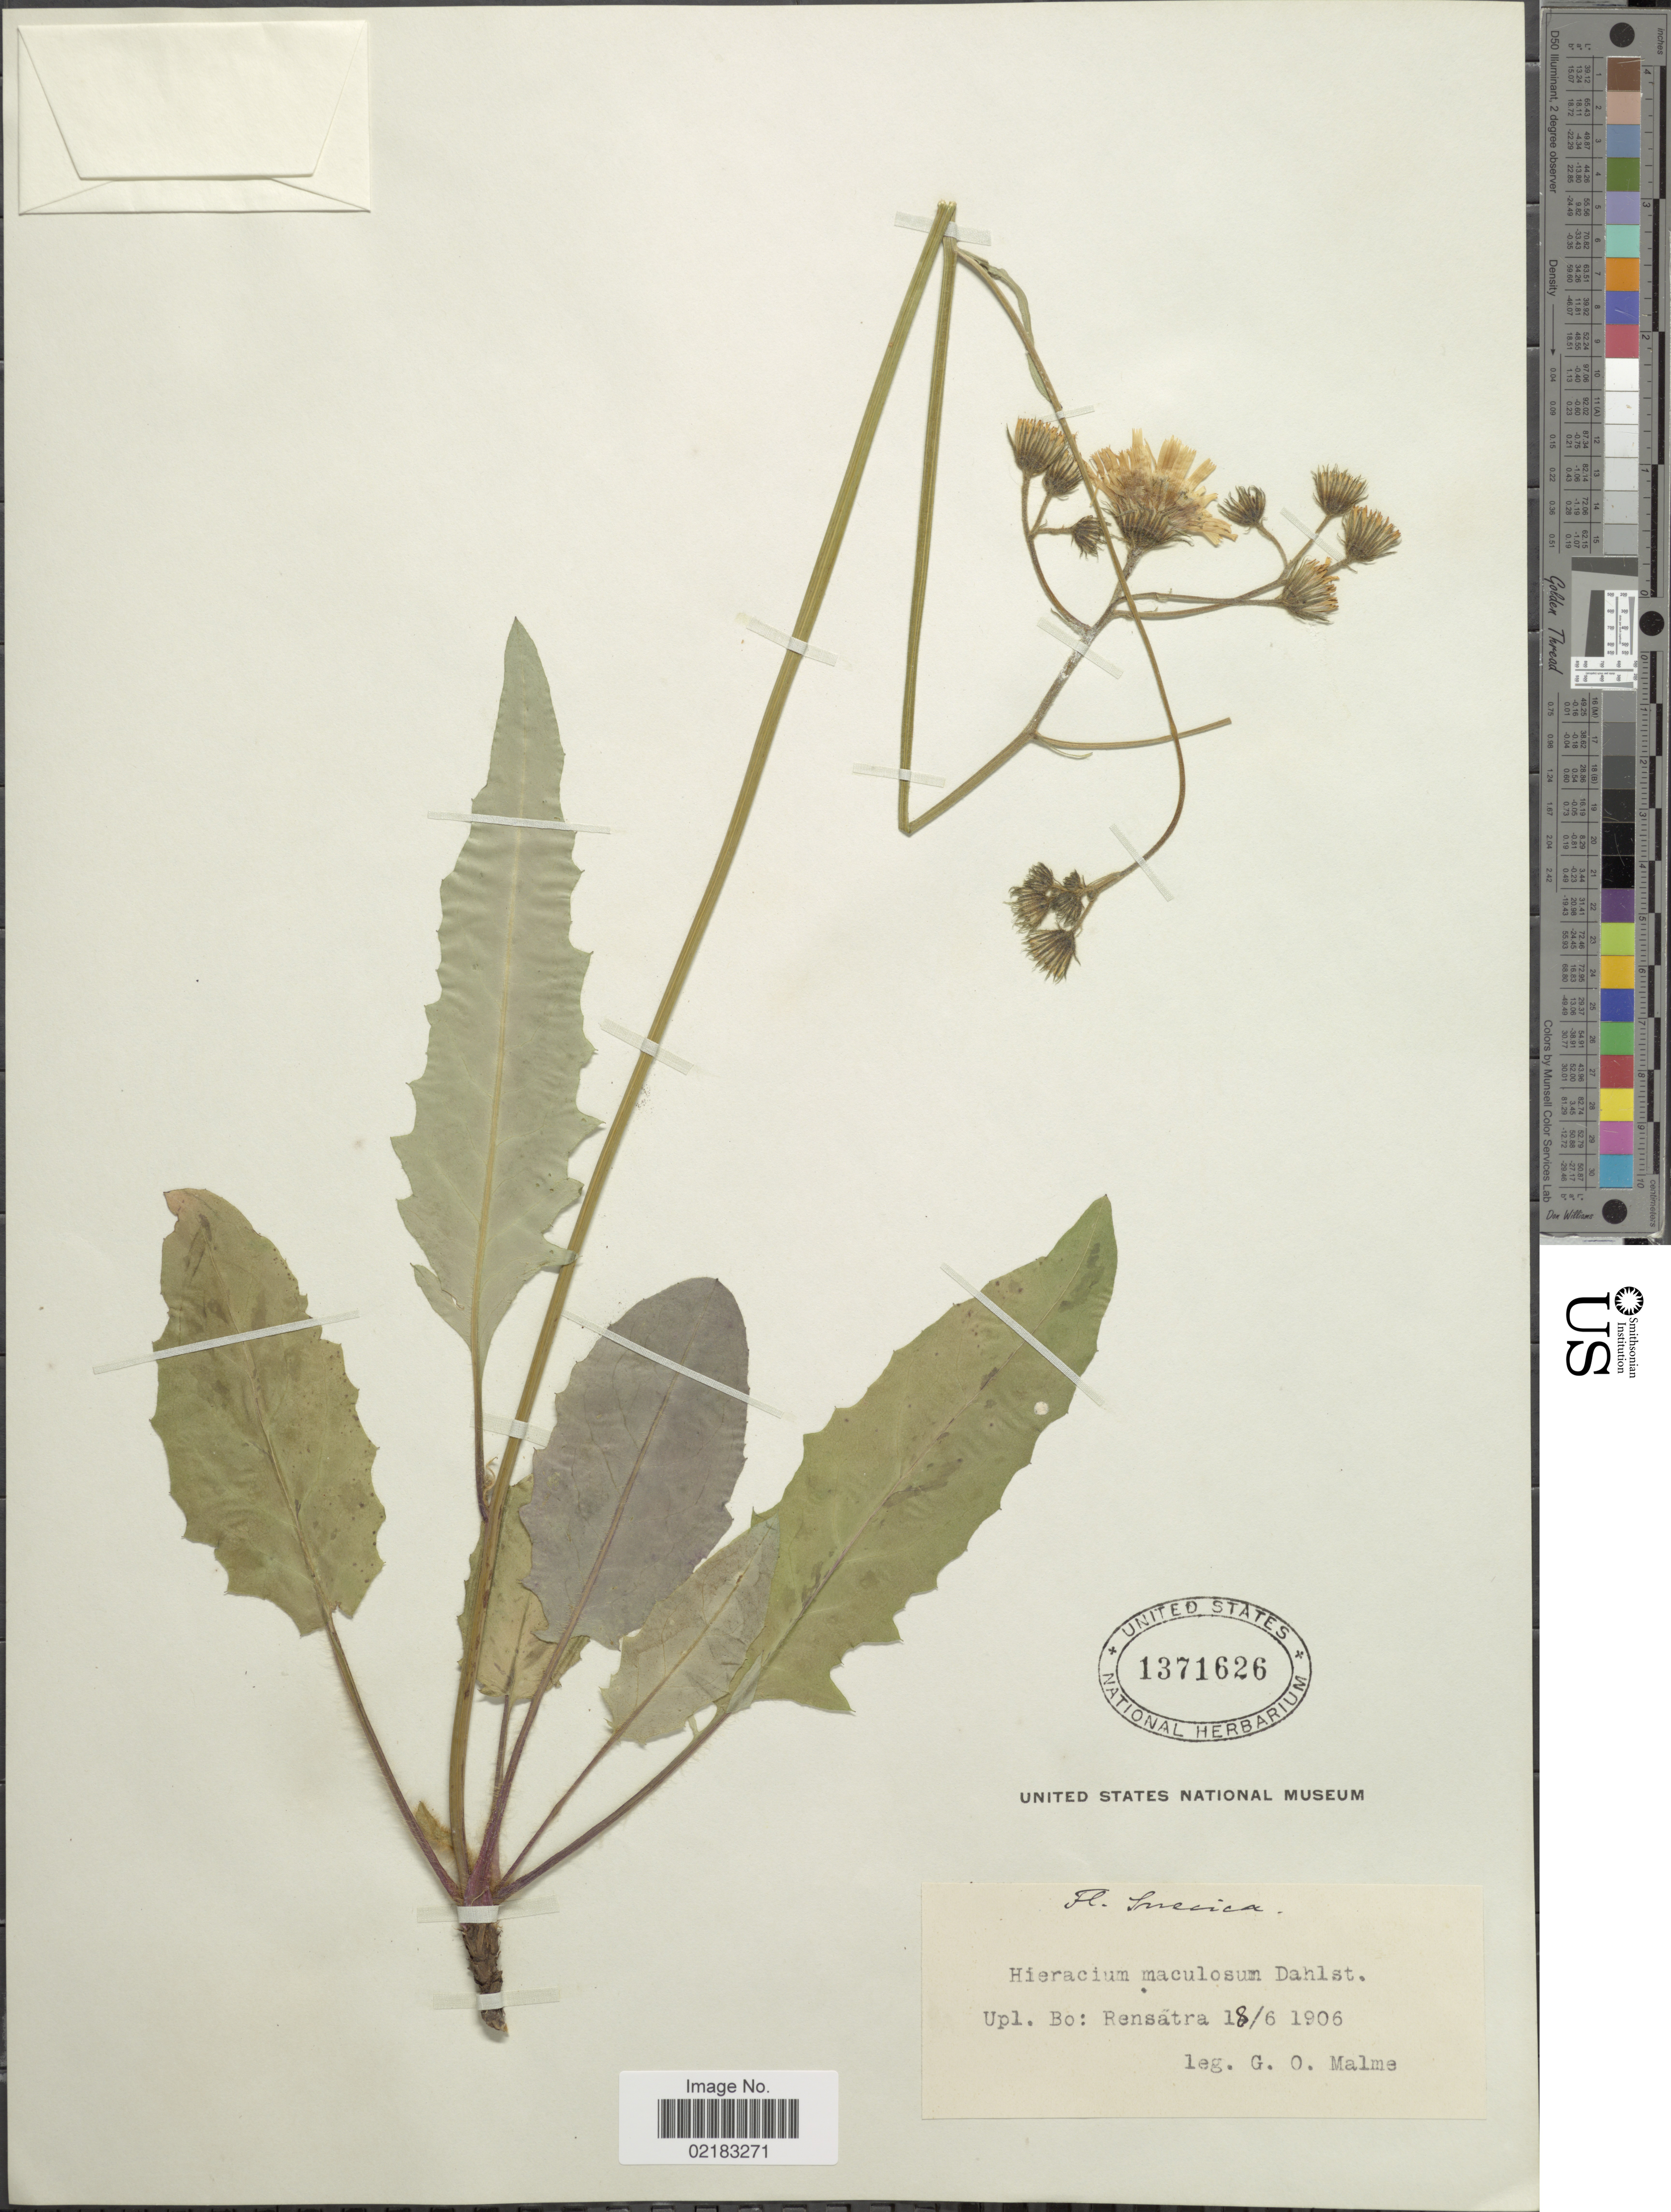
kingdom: Plantae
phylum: Tracheophyta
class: Magnoliopsida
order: Asterales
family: Asteraceae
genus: Hieracium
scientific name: Hieracium bifidum subsp. maculosum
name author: (Dahlst.) Zahn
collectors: G. O. A. Malme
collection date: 1906-06-18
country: Sweden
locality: Suecia: Upl. Bo: Rensatra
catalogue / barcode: US 1371626